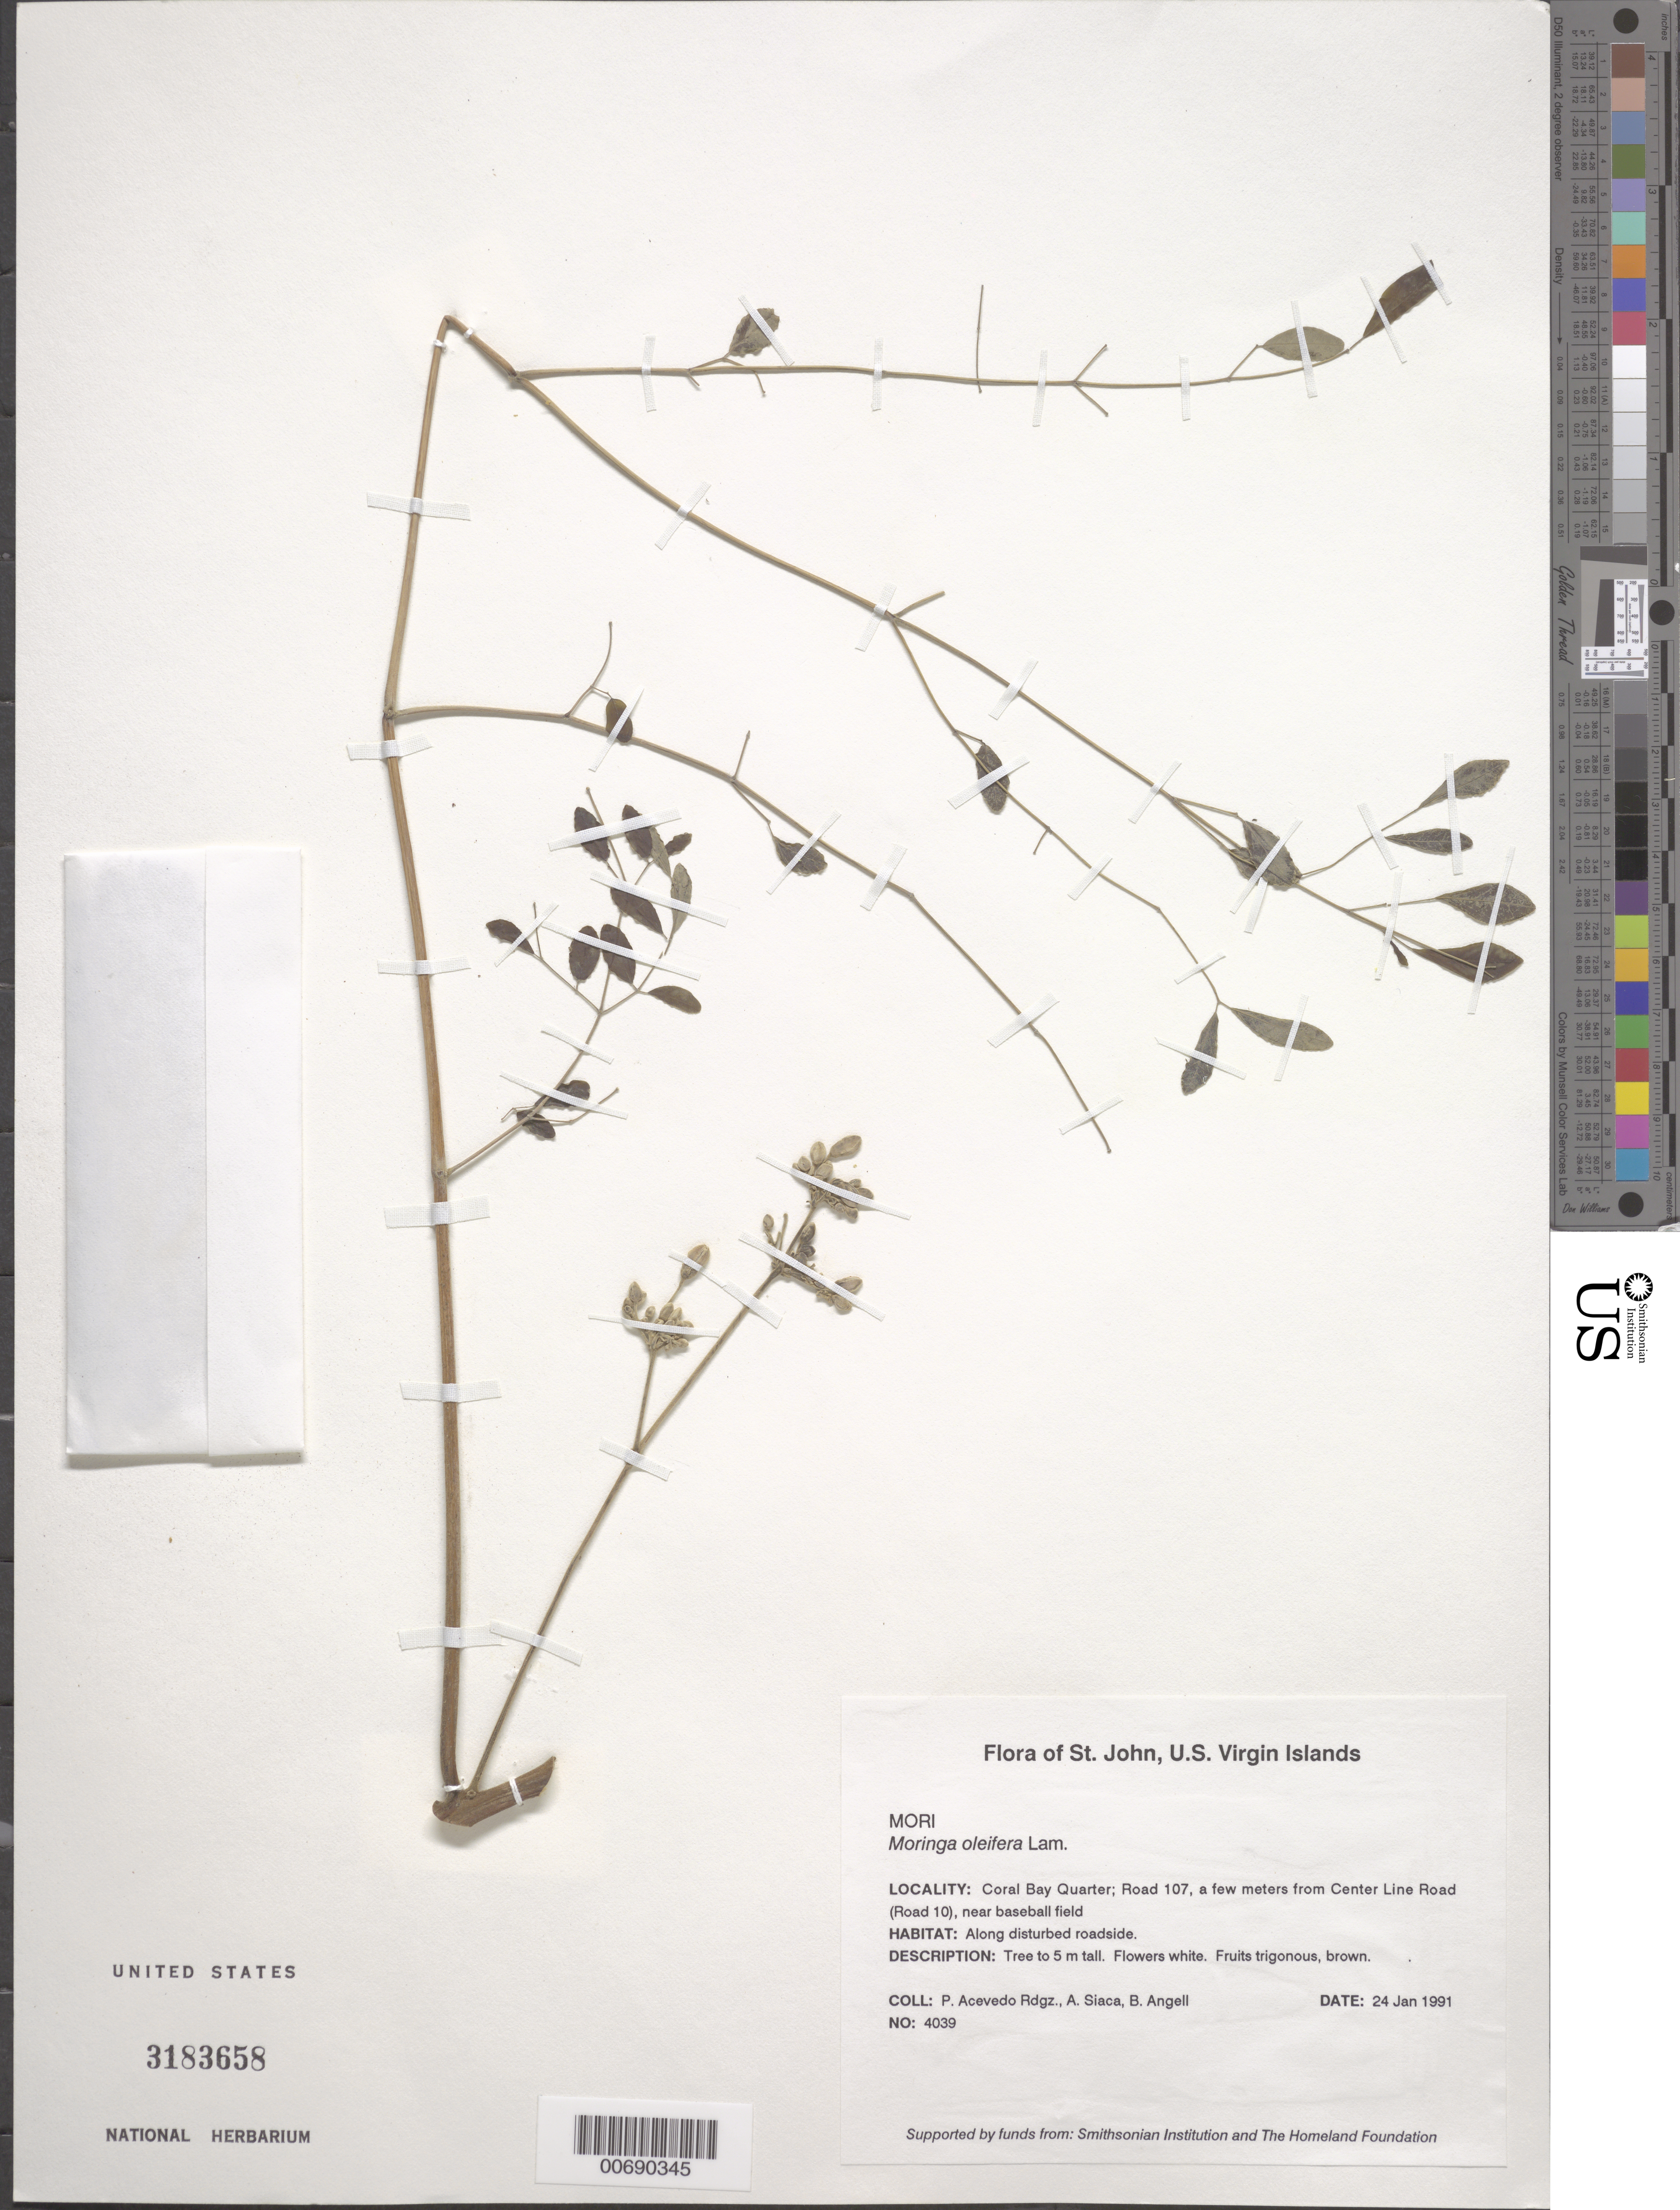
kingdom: Plantae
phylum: Tracheophyta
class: Magnoliopsida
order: Brassicales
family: Moringaceae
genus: Moringa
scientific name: Moringa oleifera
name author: Lam.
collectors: P. Acevedo-Rodr., A. Siaca & Bobbi Angell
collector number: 4039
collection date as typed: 24 Jan 1991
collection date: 1991-01-24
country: U.S. Virgin Islands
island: St. John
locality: Coral Bay Quarter; Road 107, a few meters from Center Line Road (Road 10), near baseball field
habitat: Along disturbed roadside.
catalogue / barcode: US 3183658